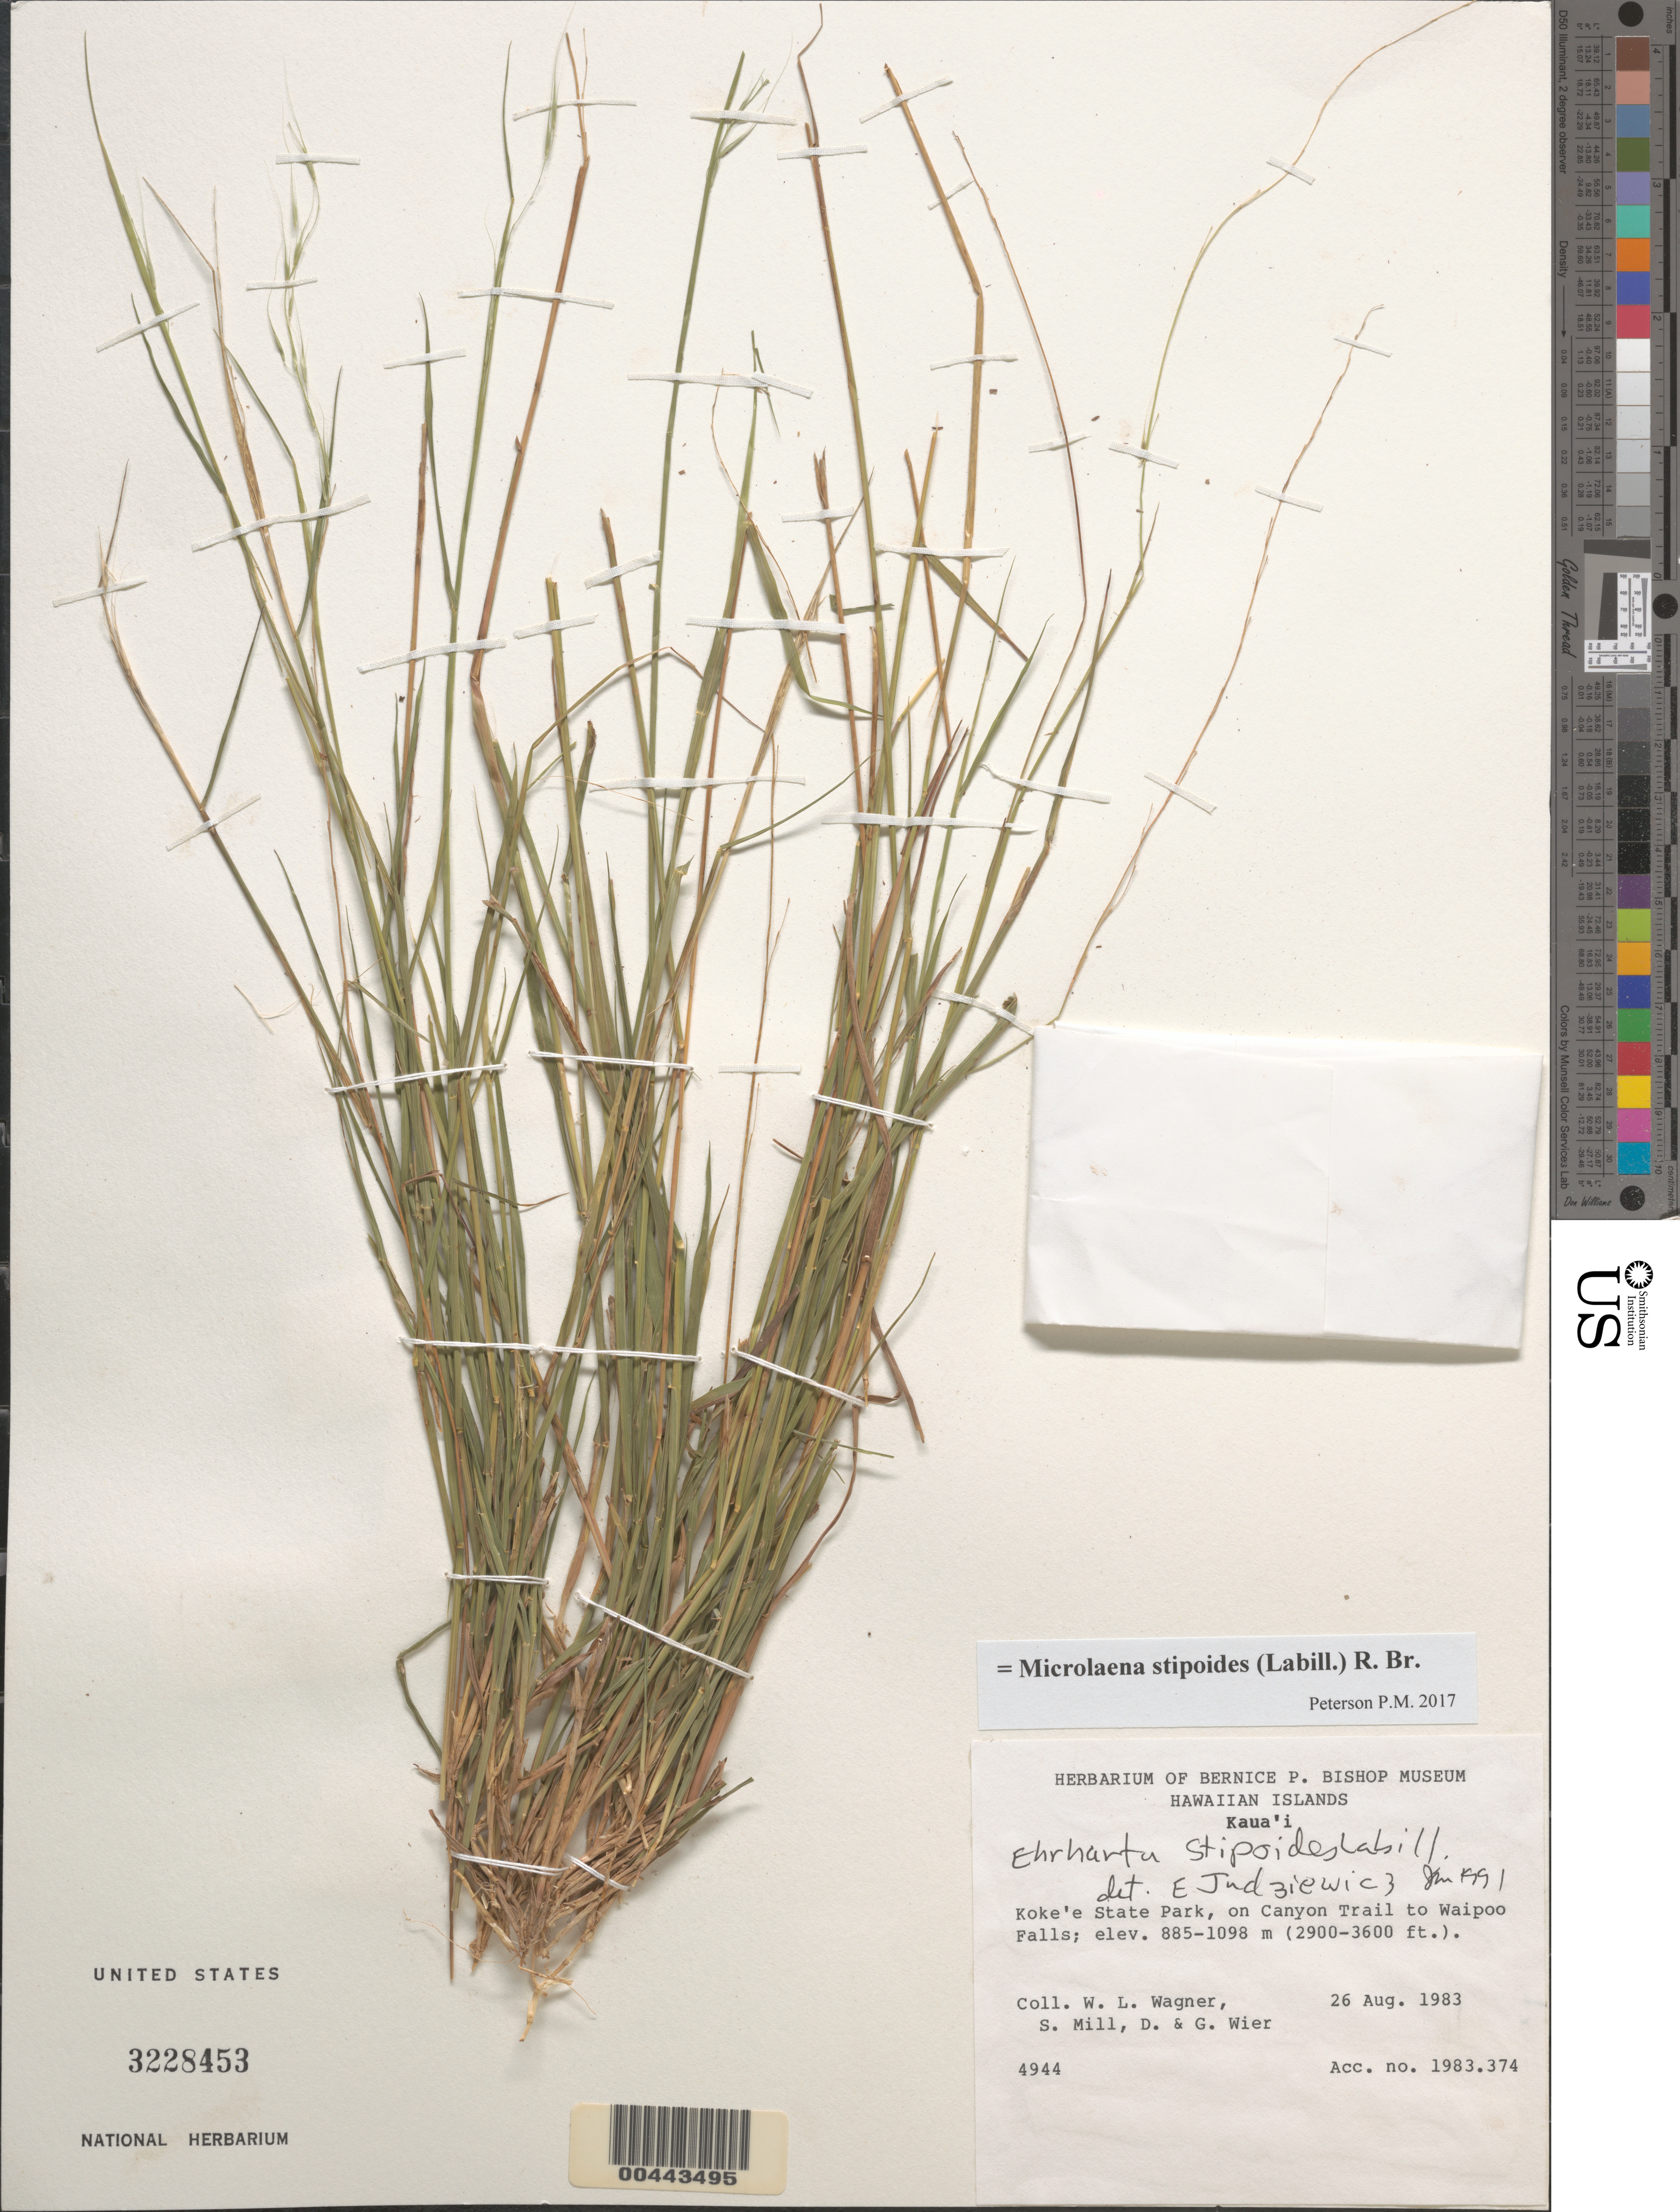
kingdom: Plantae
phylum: Tracheophyta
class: Liliopsida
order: Poales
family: Poaceae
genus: Microlaena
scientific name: Microlaena stipoides var. stipoides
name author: (Labill.) R. Br.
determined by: Faccenda, K.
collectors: W. L. Wagner, S. W. Miller, D. Wier & G. Wier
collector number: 4944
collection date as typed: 26 Aug 1983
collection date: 1983-08-26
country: United States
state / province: Hawaii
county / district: Kauai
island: Kaua'i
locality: Kokee State Park, on Canyon Trail to Waipoo Falls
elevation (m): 885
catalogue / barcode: US 3228453